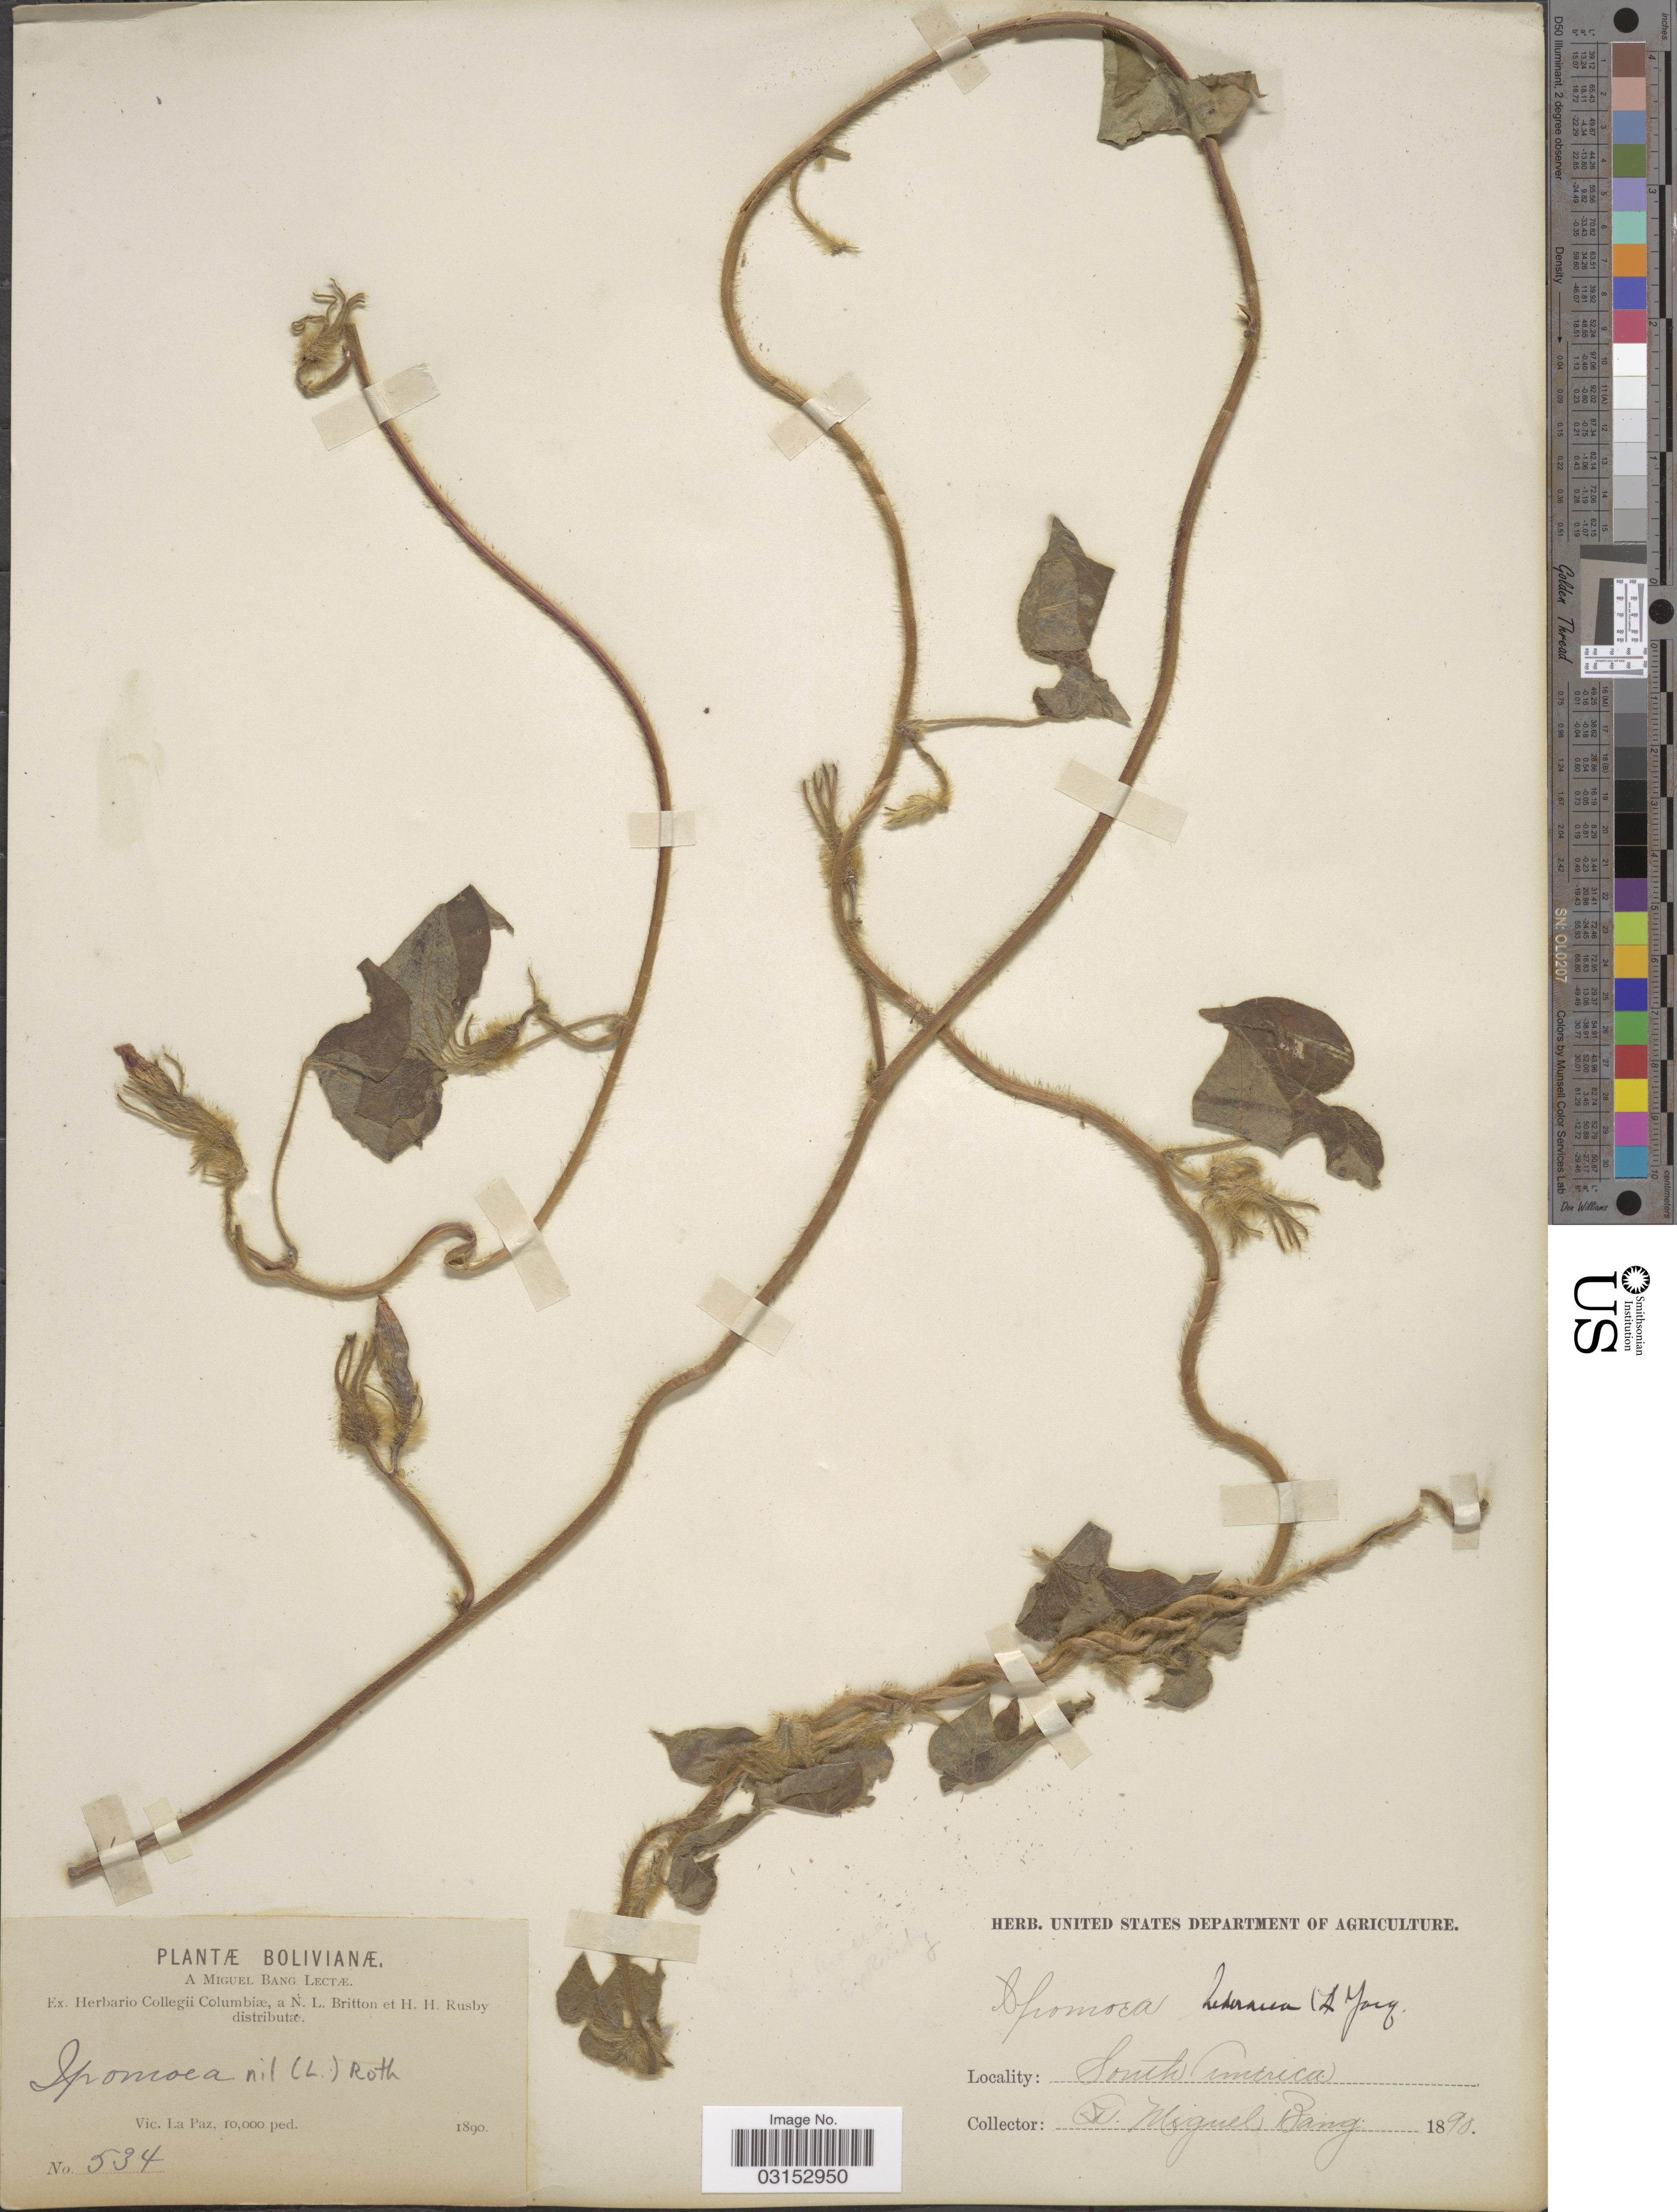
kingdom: Plantae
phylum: Tracheophyta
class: Magnoliopsida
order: Solanales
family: Convolvulaceae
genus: Ipomoea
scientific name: Ipomoea nil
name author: (L.) Roth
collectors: M. Bang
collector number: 534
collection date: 1890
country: Bolivia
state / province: La Paz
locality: Vic. La Paz.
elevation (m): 3048